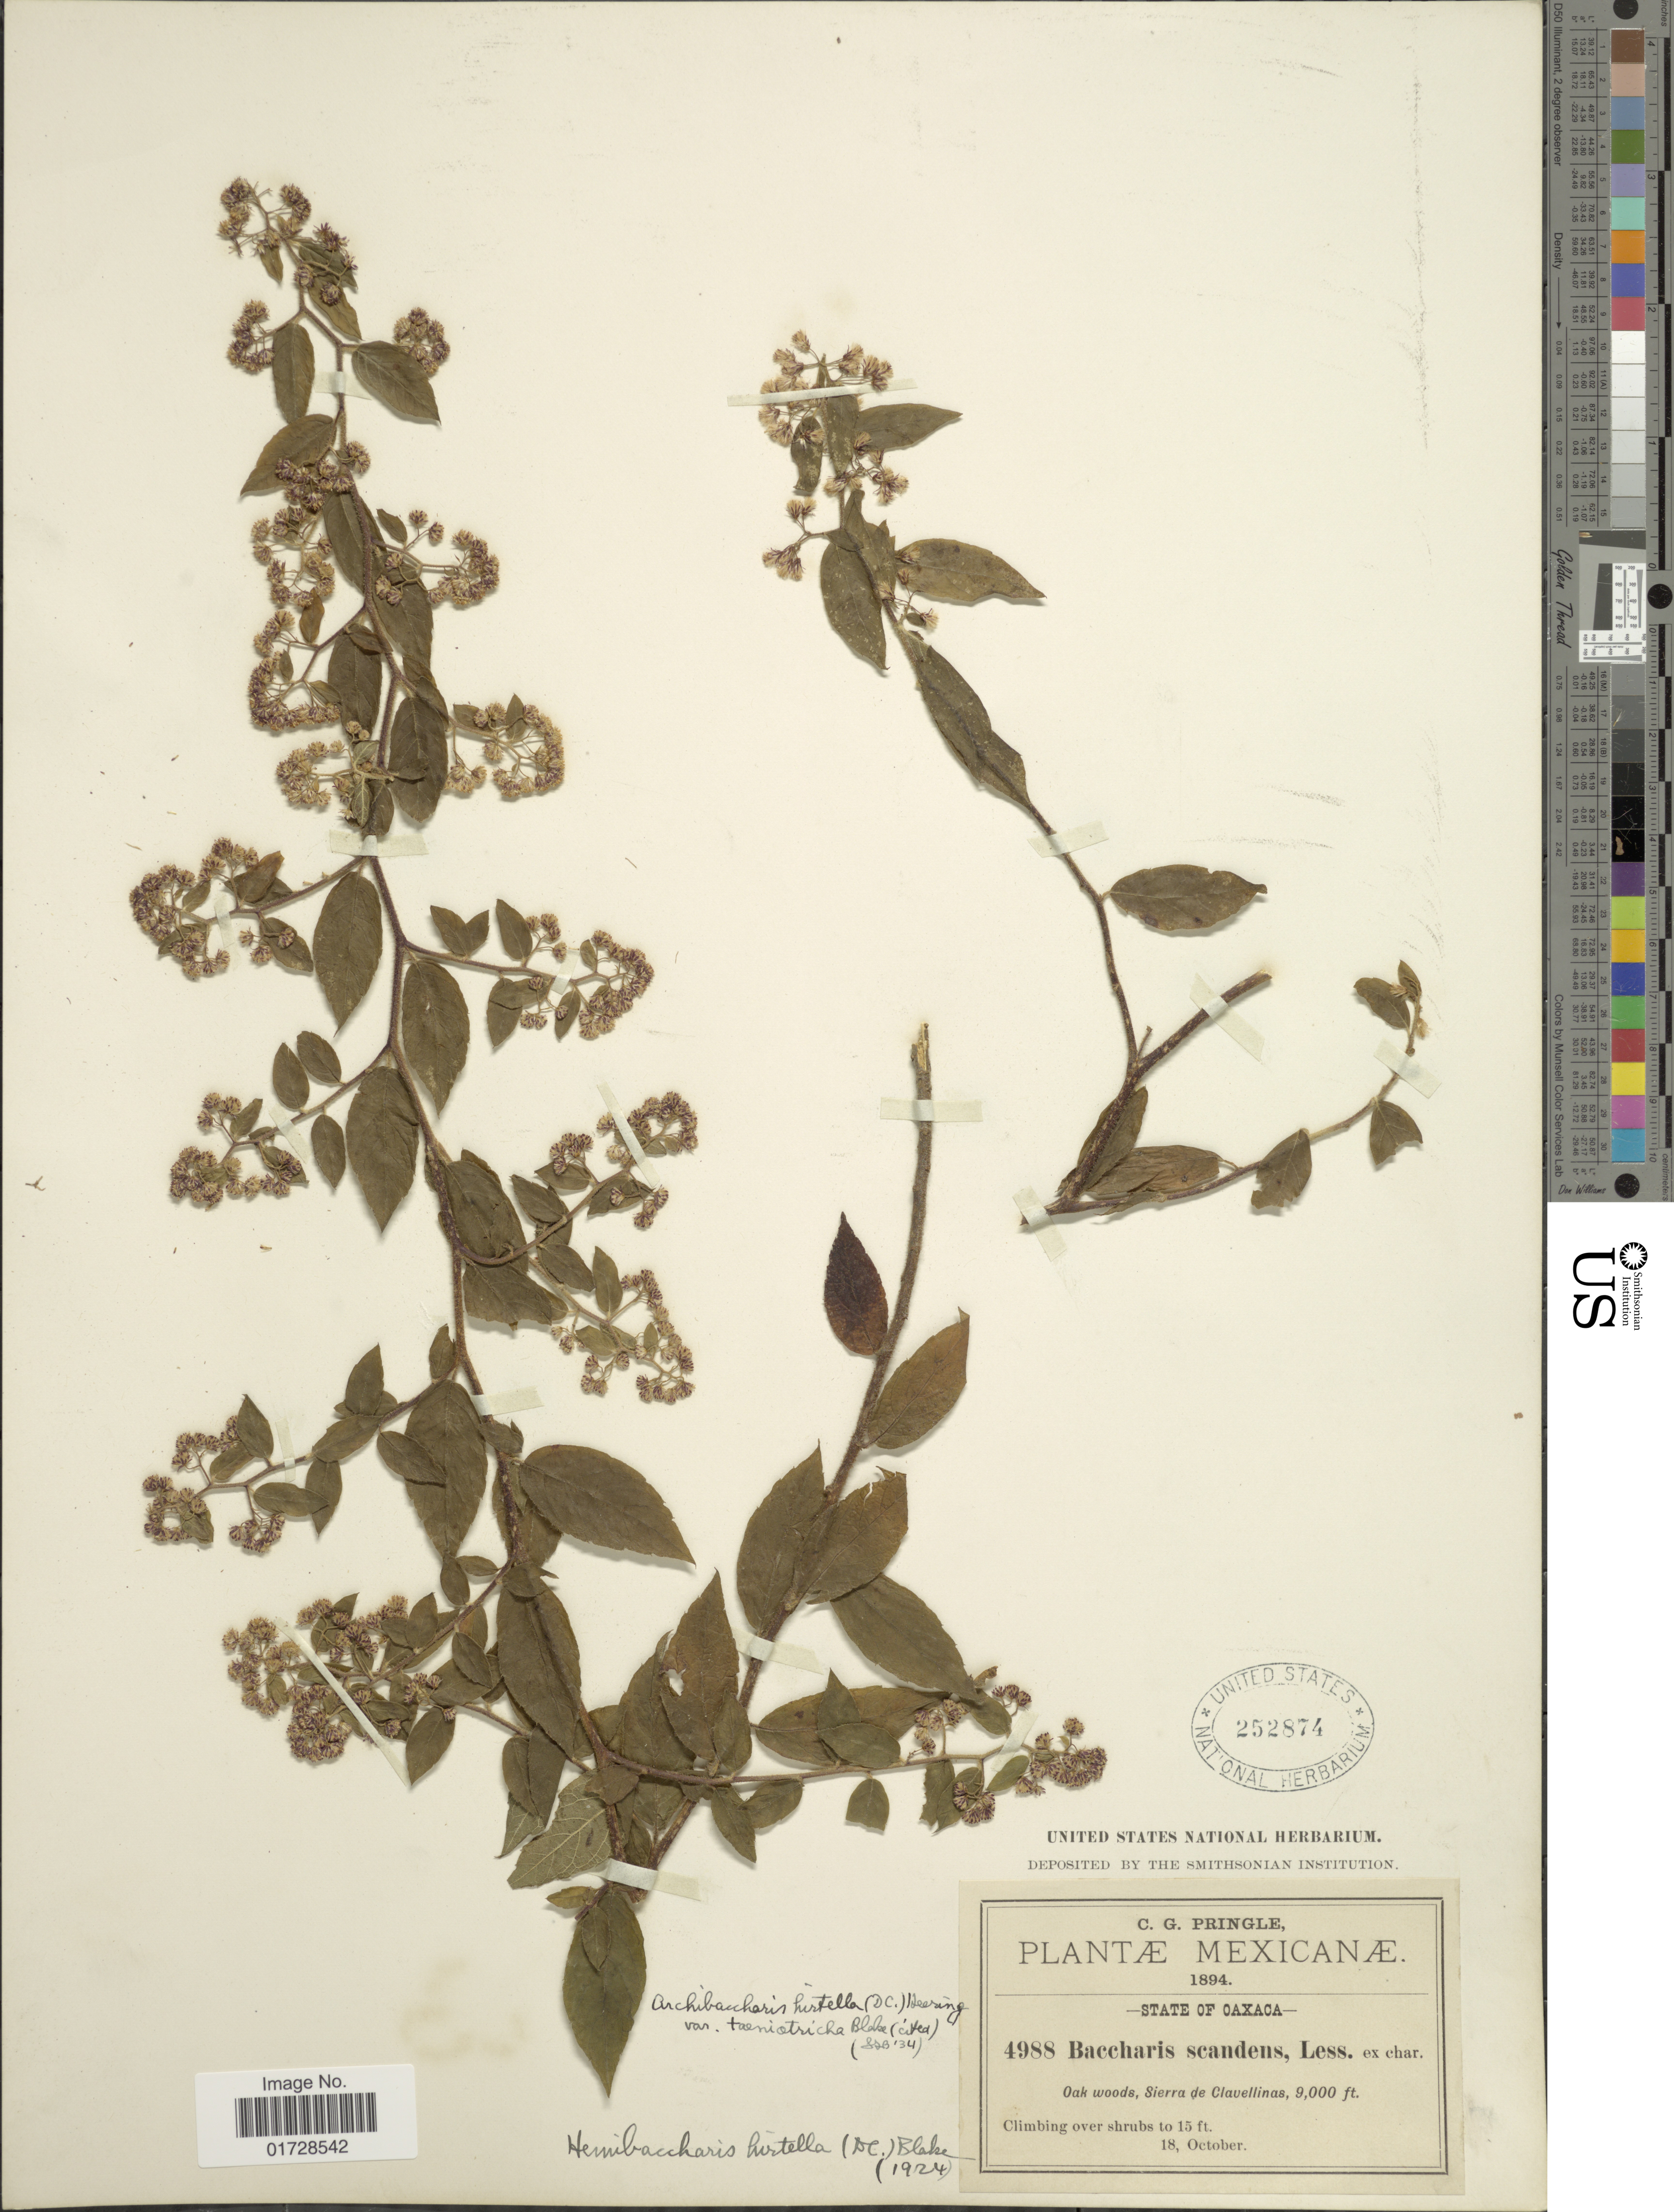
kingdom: Plantae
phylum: Tracheophyta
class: Magnoliopsida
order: Asterales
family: Asteraceae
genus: Archibaccharis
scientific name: Archibaccharis hirtella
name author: (DC.) Heering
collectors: C. G. Pringle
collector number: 4988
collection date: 1894-10-18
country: Mexico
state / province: Oaxaca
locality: Sierra de Clavellinas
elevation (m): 2743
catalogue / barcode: US 252874